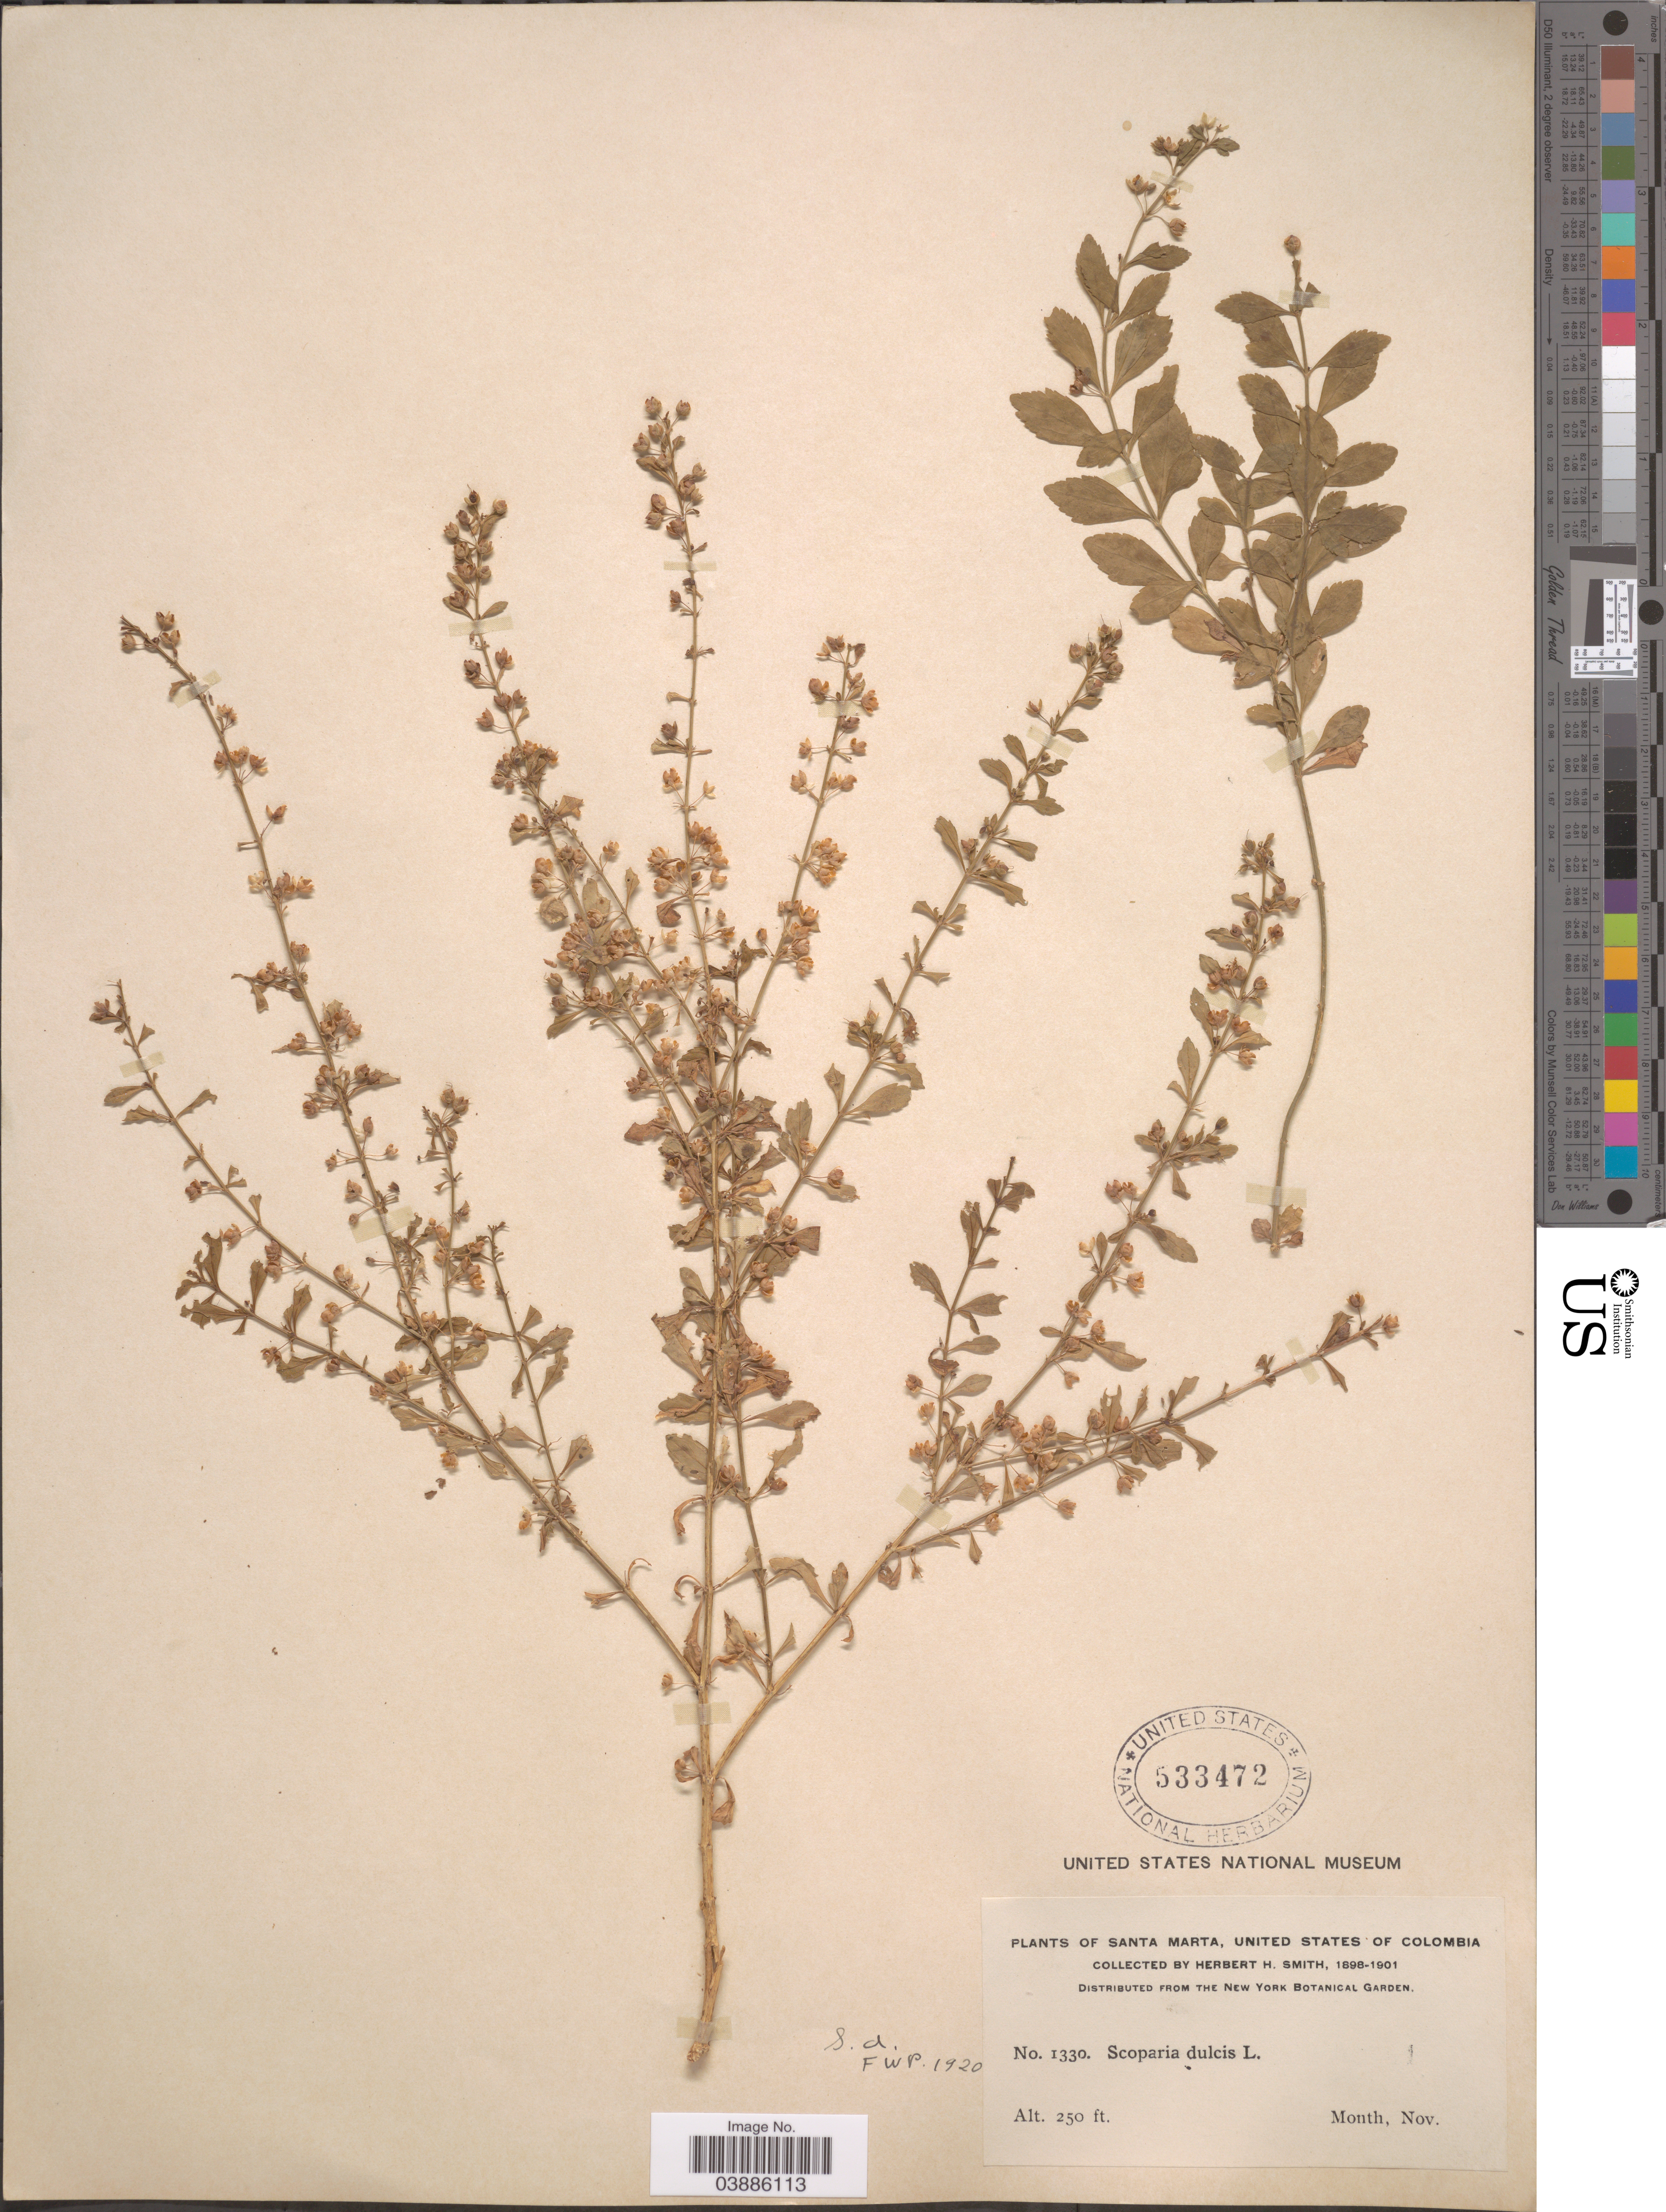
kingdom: Plantae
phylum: Tracheophyta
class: Magnoliopsida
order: Lamiales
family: Plantaginaceae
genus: Scoparia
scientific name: Scoparia dulcis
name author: L.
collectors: Herbert H. Smith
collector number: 1330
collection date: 1898-11/1901-11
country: Colombia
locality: Santa Marta, United States of Colombia.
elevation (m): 76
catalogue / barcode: US 533472